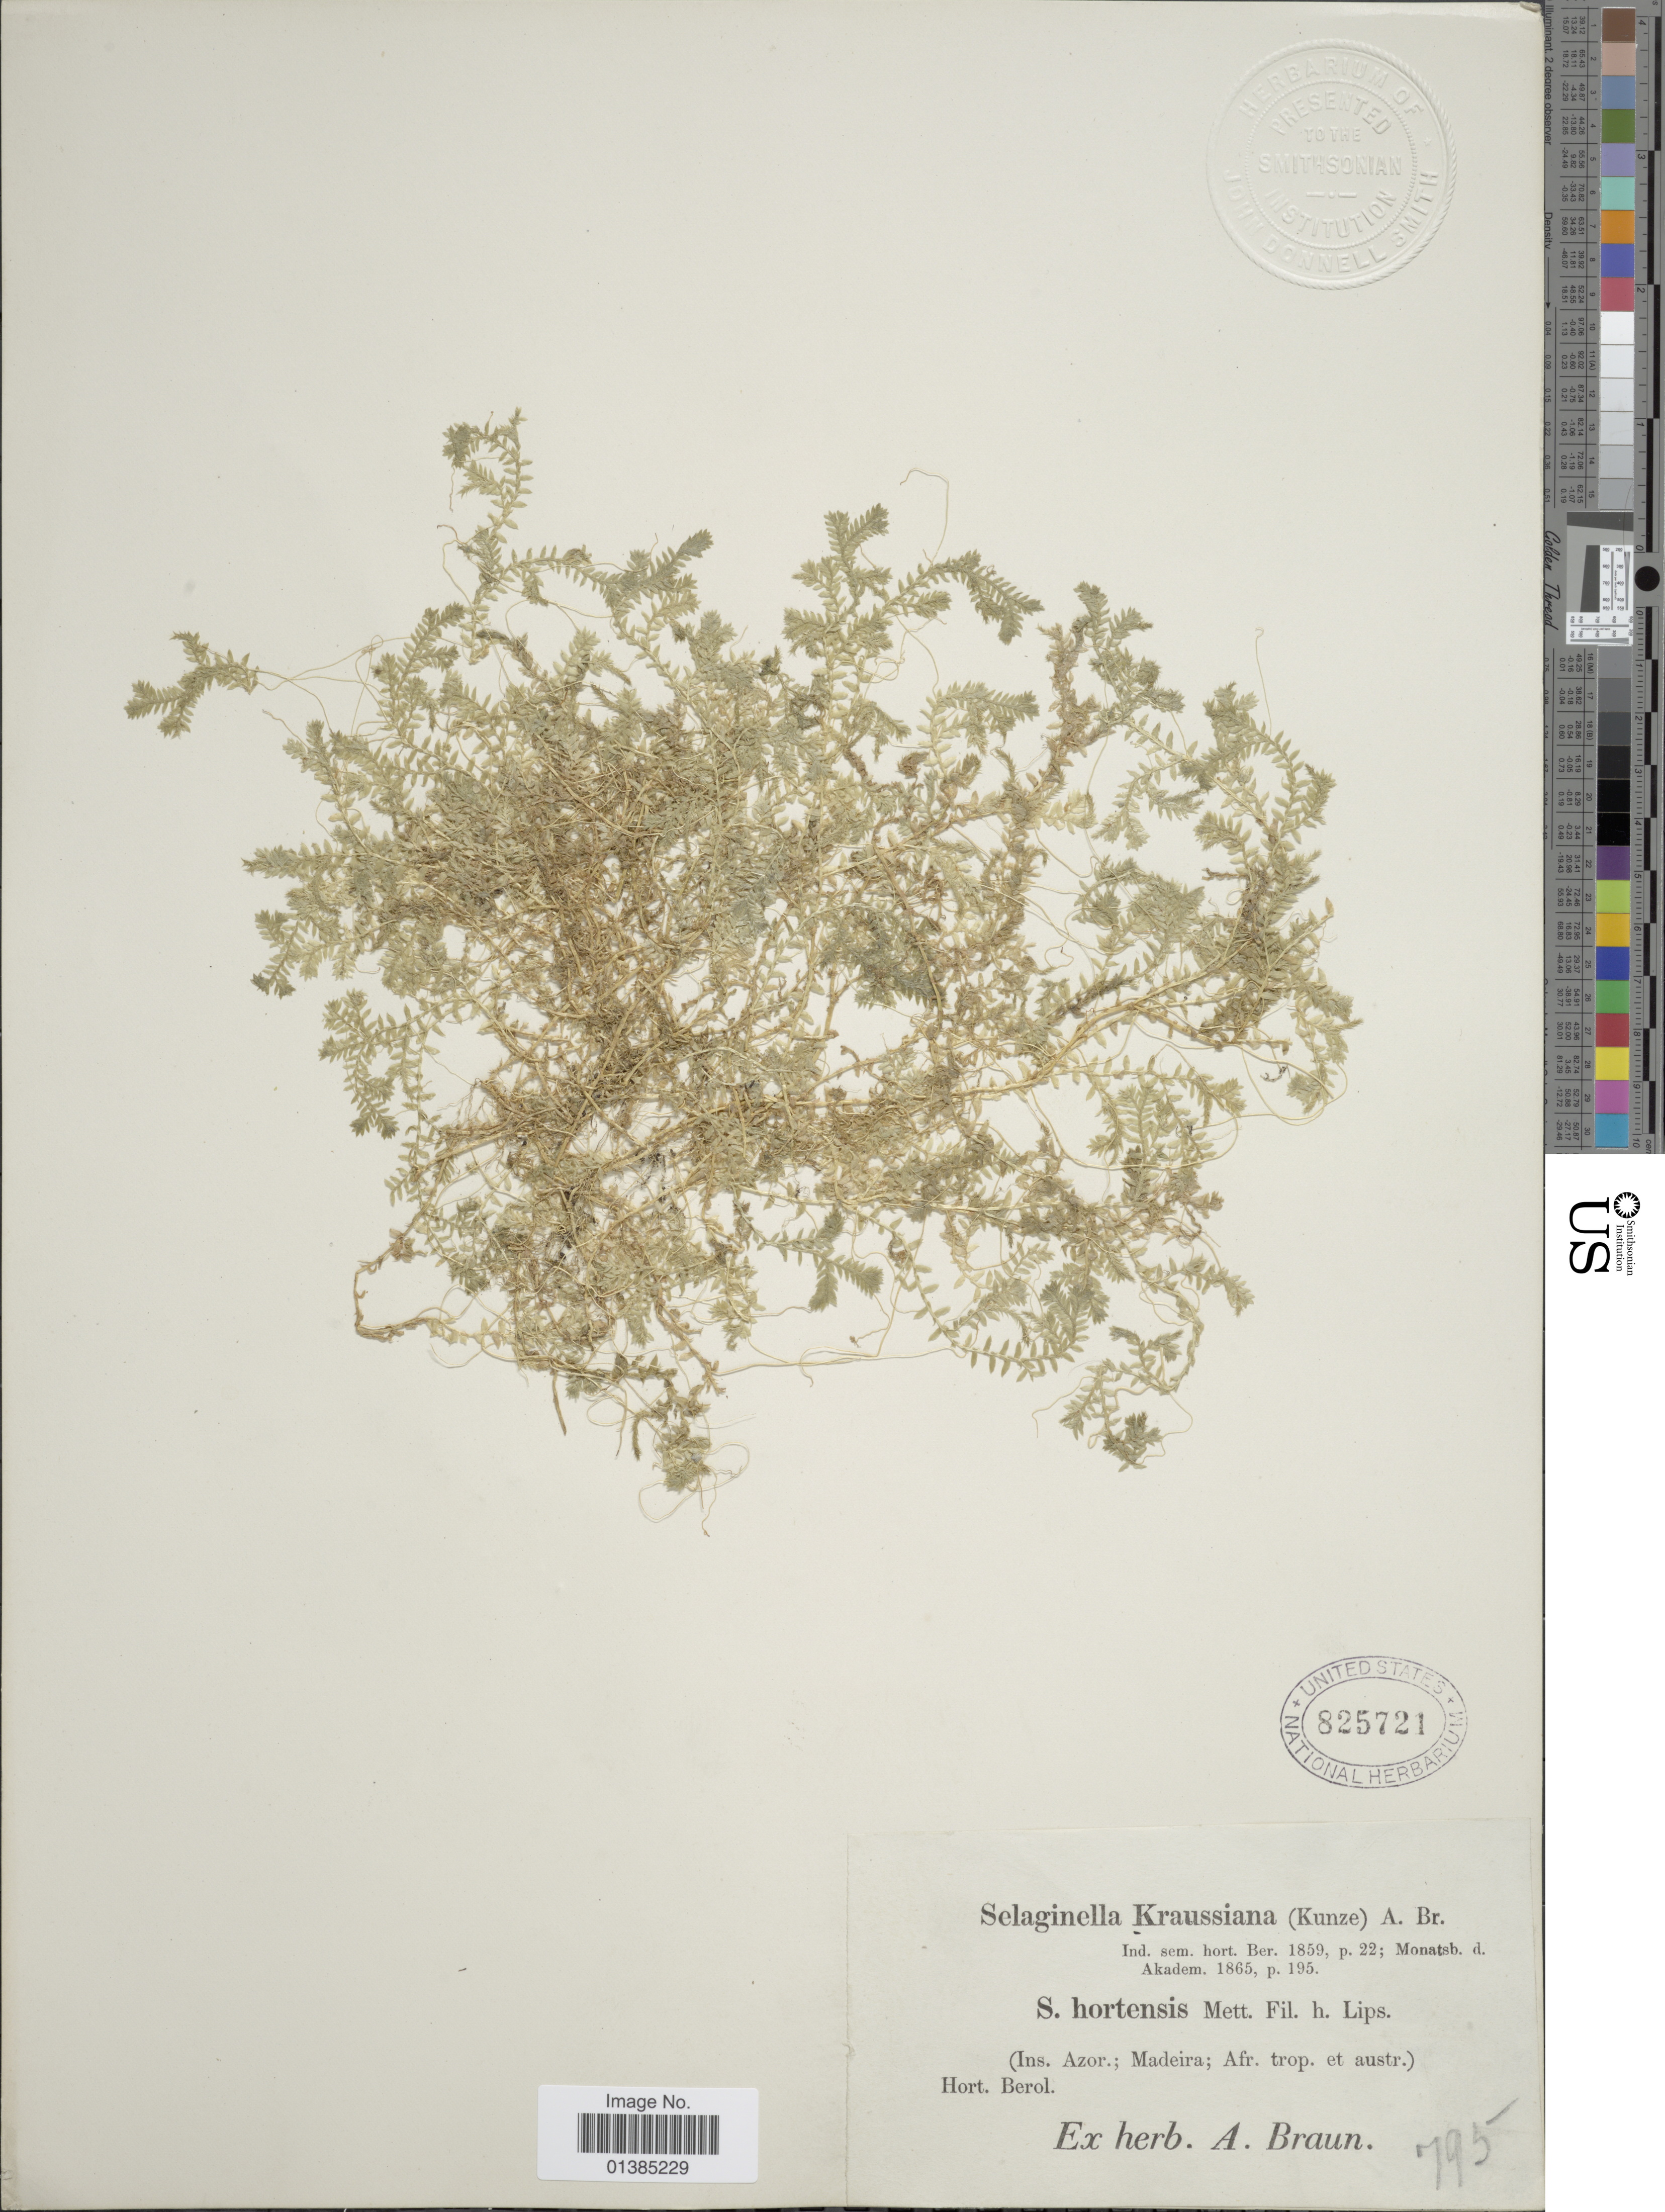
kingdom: Plantae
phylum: Tracheophyta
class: Lycopodiopsida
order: Selaginellales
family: Selaginellaceae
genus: Selaginella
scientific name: Selaginella kraussiana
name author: (Kunze) A. Braun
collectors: ex herb. A. Braun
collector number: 795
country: Portugal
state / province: Madeira (Aut. Reg.)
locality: (Ins. Azor.; Afr. trop. et austr.). Hort. Berol.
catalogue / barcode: US 825721